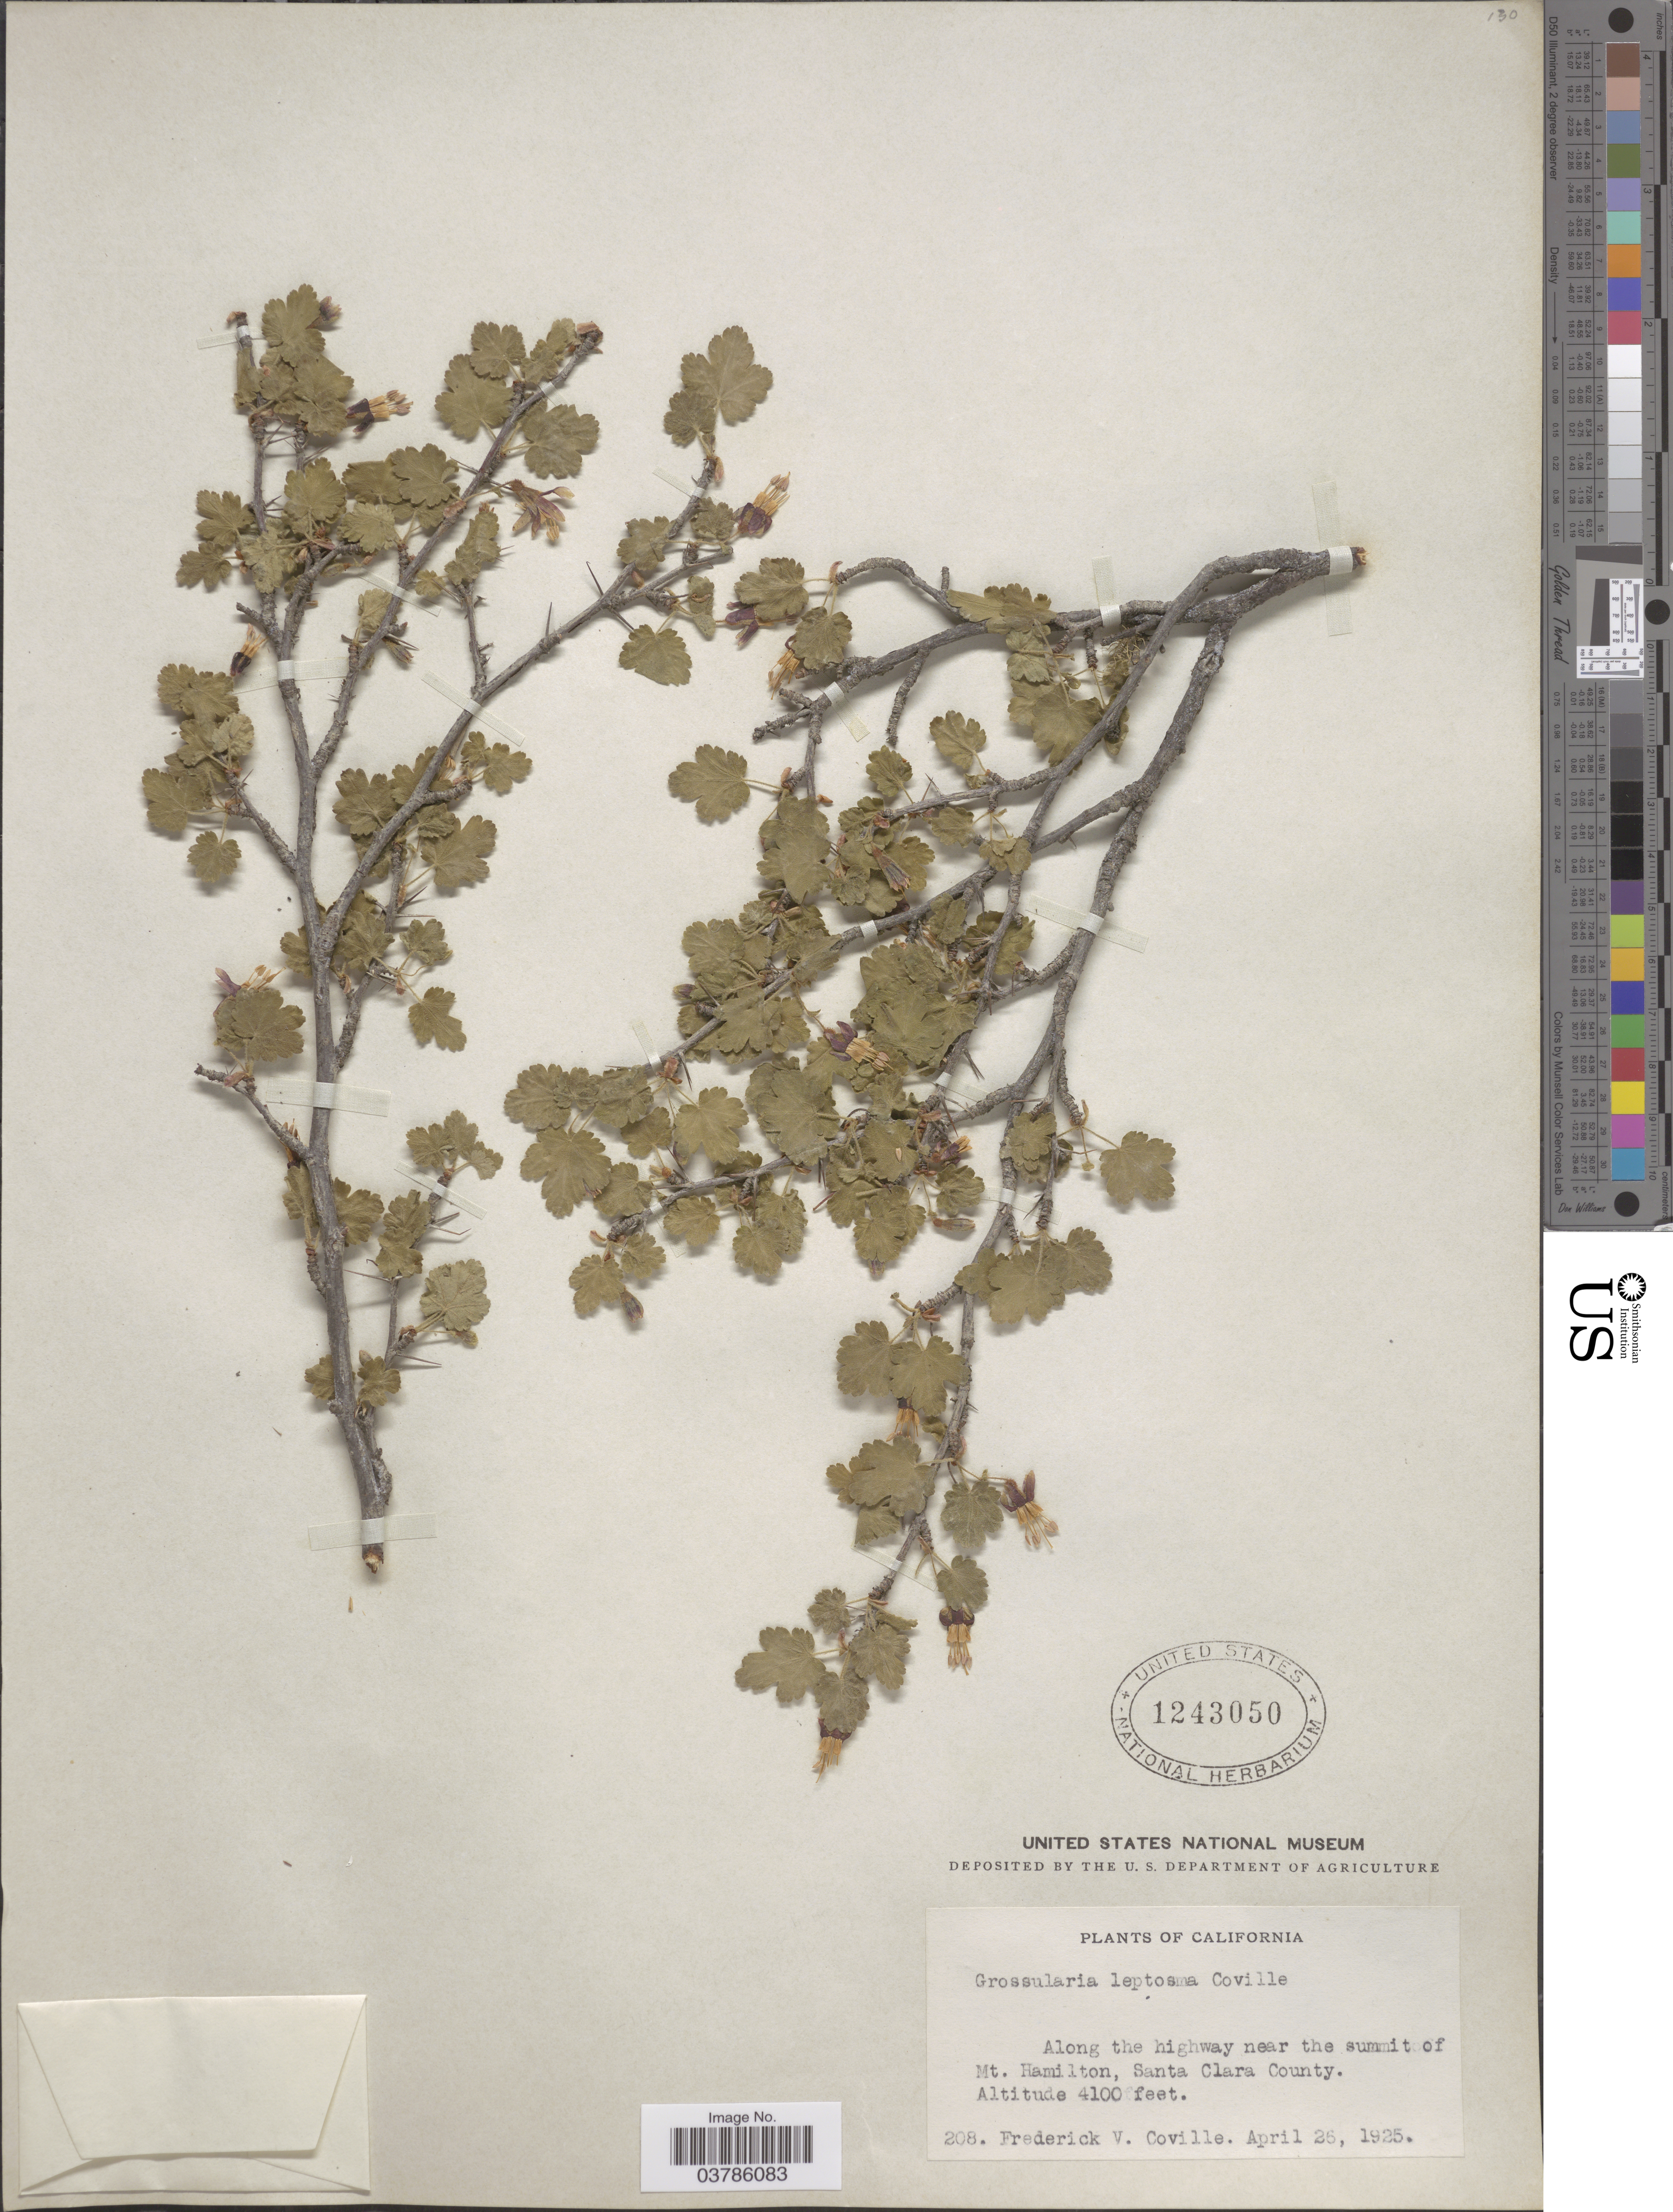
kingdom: Plantae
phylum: Tracheophyta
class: Magnoliopsida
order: Saxifragales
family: Grossulariaceae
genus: Ribes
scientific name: Ribes menziesii var. leptosum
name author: (Coville) Jeps.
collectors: F. V. Coville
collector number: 208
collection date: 1925-04-26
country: United States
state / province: California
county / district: Santa Clara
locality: Along the highway near the summit of Mt. Hamilton, Santa Clara County.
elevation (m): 1250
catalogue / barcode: US 1243050